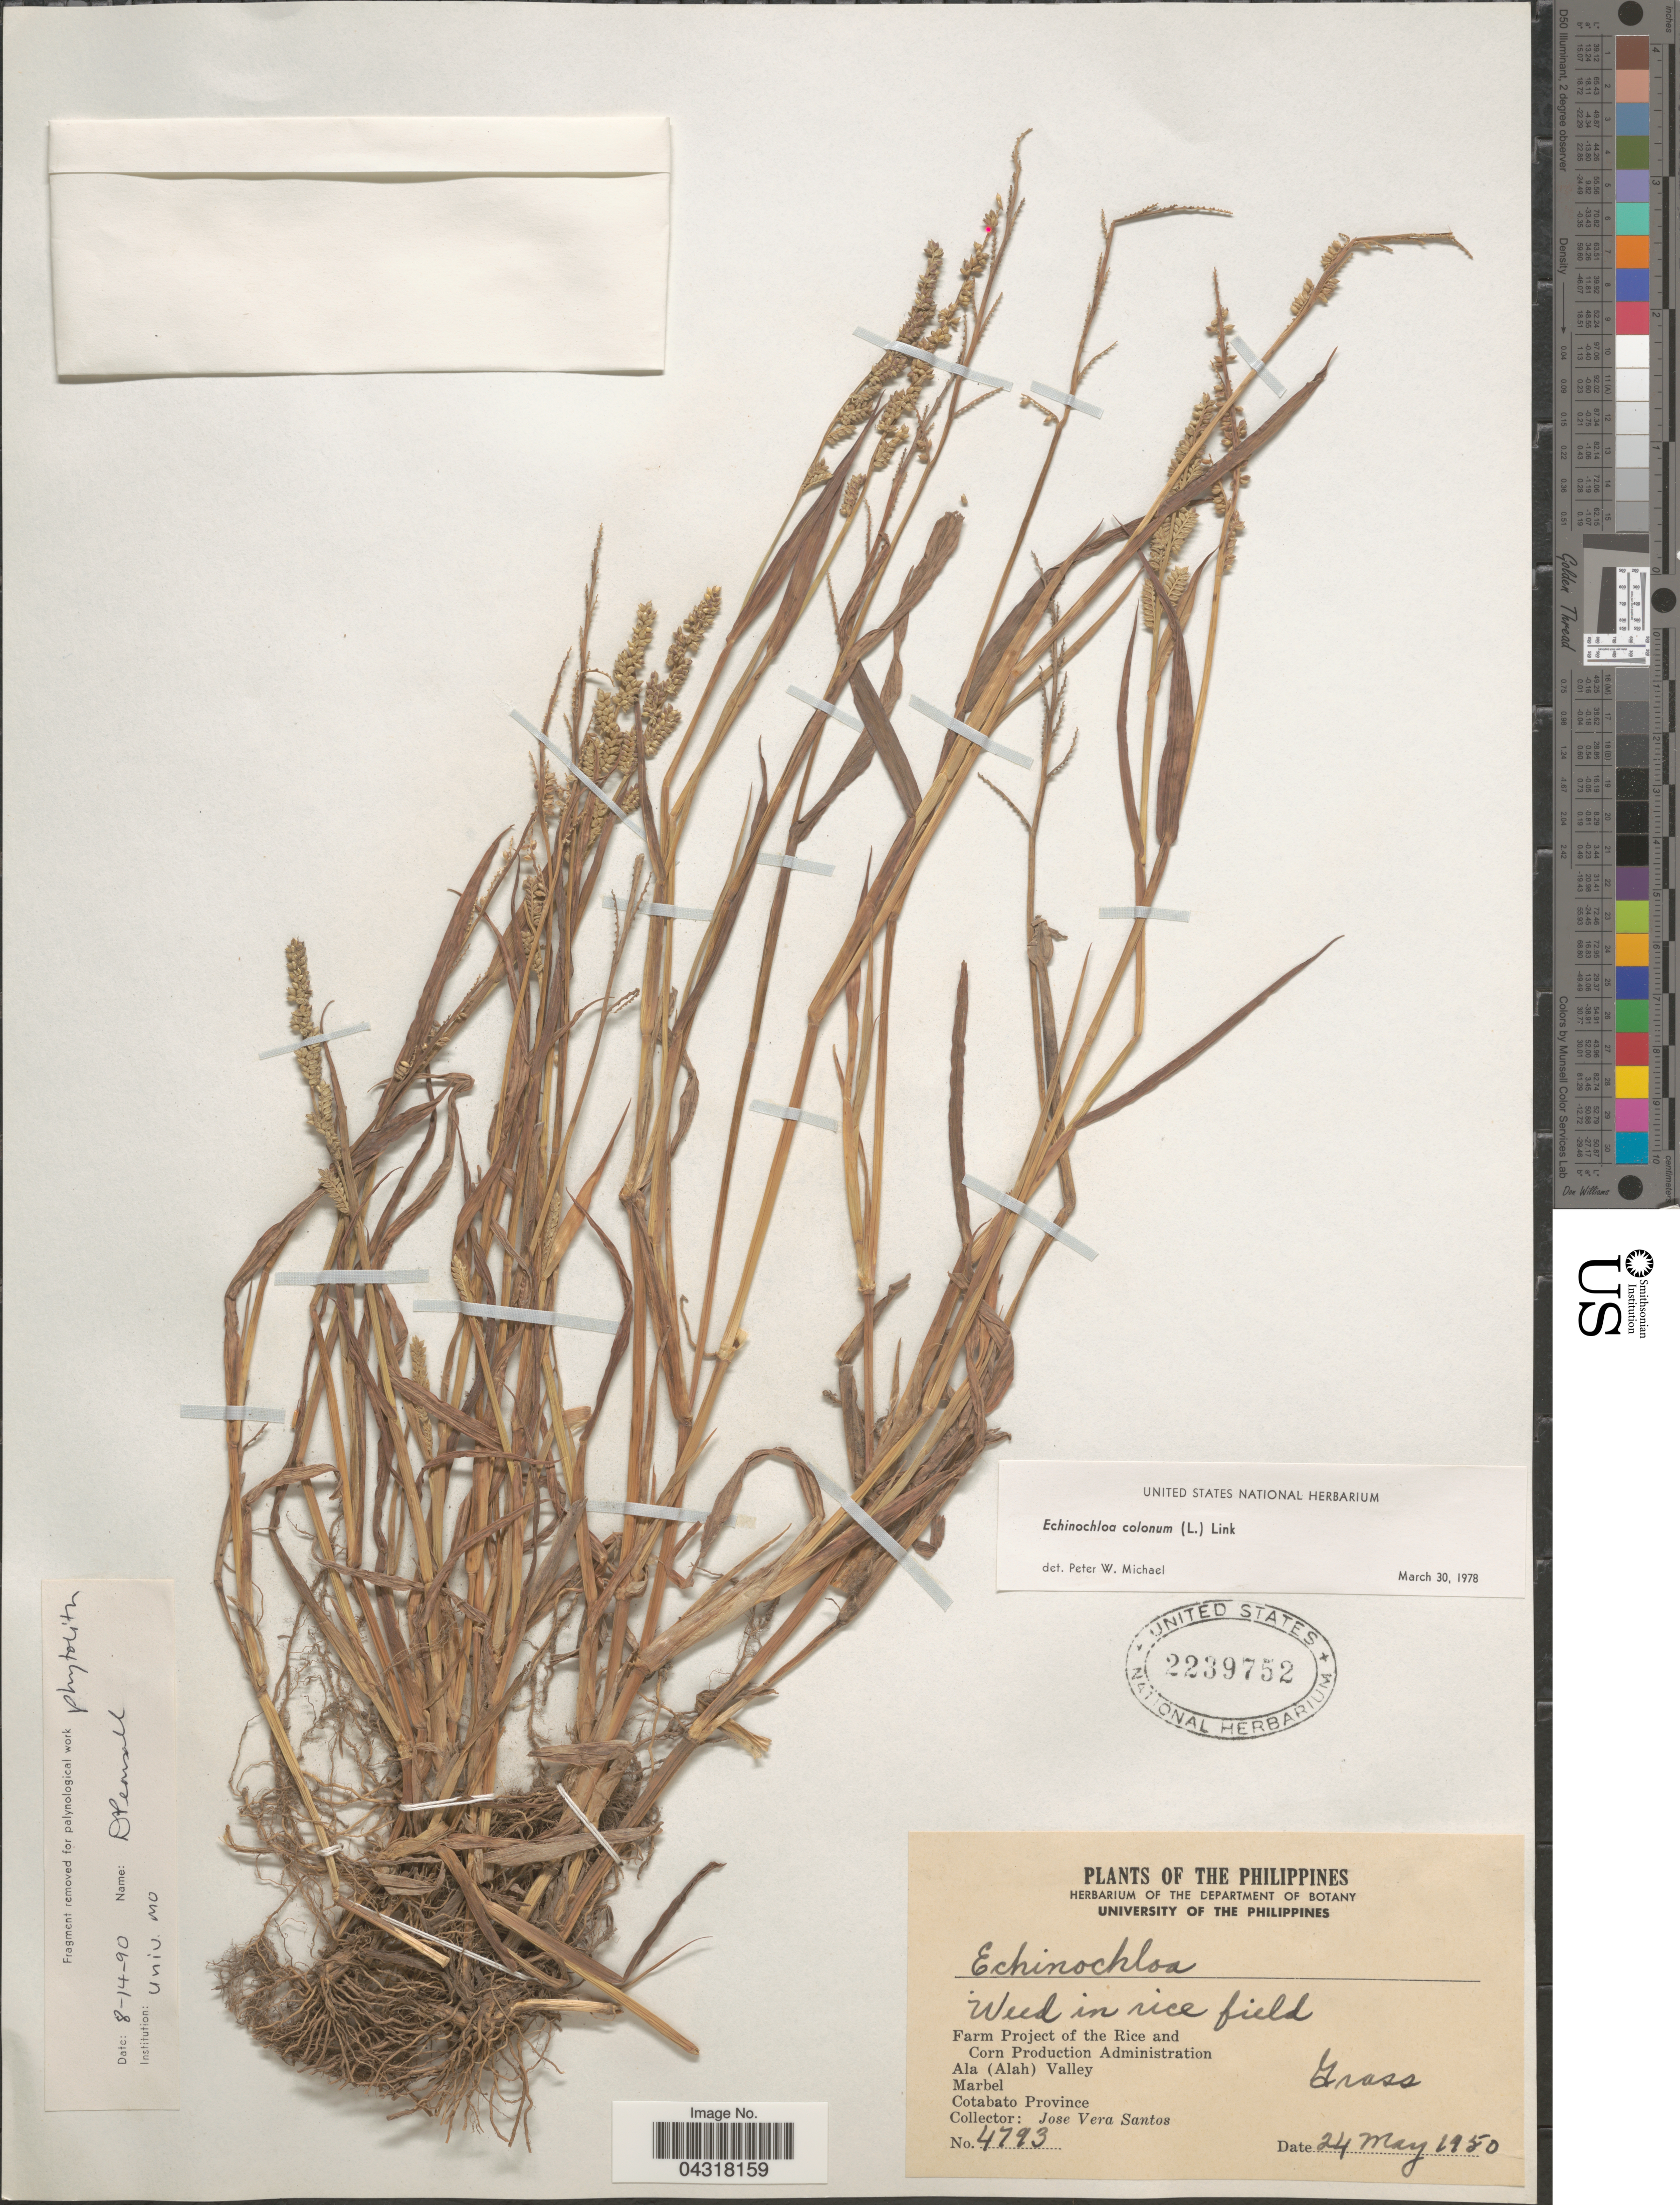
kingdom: Plantae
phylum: Tracheophyta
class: Liliopsida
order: Poales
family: Poaceae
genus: Echinochloa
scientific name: Echinochloa colona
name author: (L.) Link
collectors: J. Vera Santos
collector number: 4793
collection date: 1950-05-24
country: Philippines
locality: Farm Project of the Rice and Corn Production Administration. Ala (Alah) Valley. Marbel. Cotabato Province.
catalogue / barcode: US 2239752